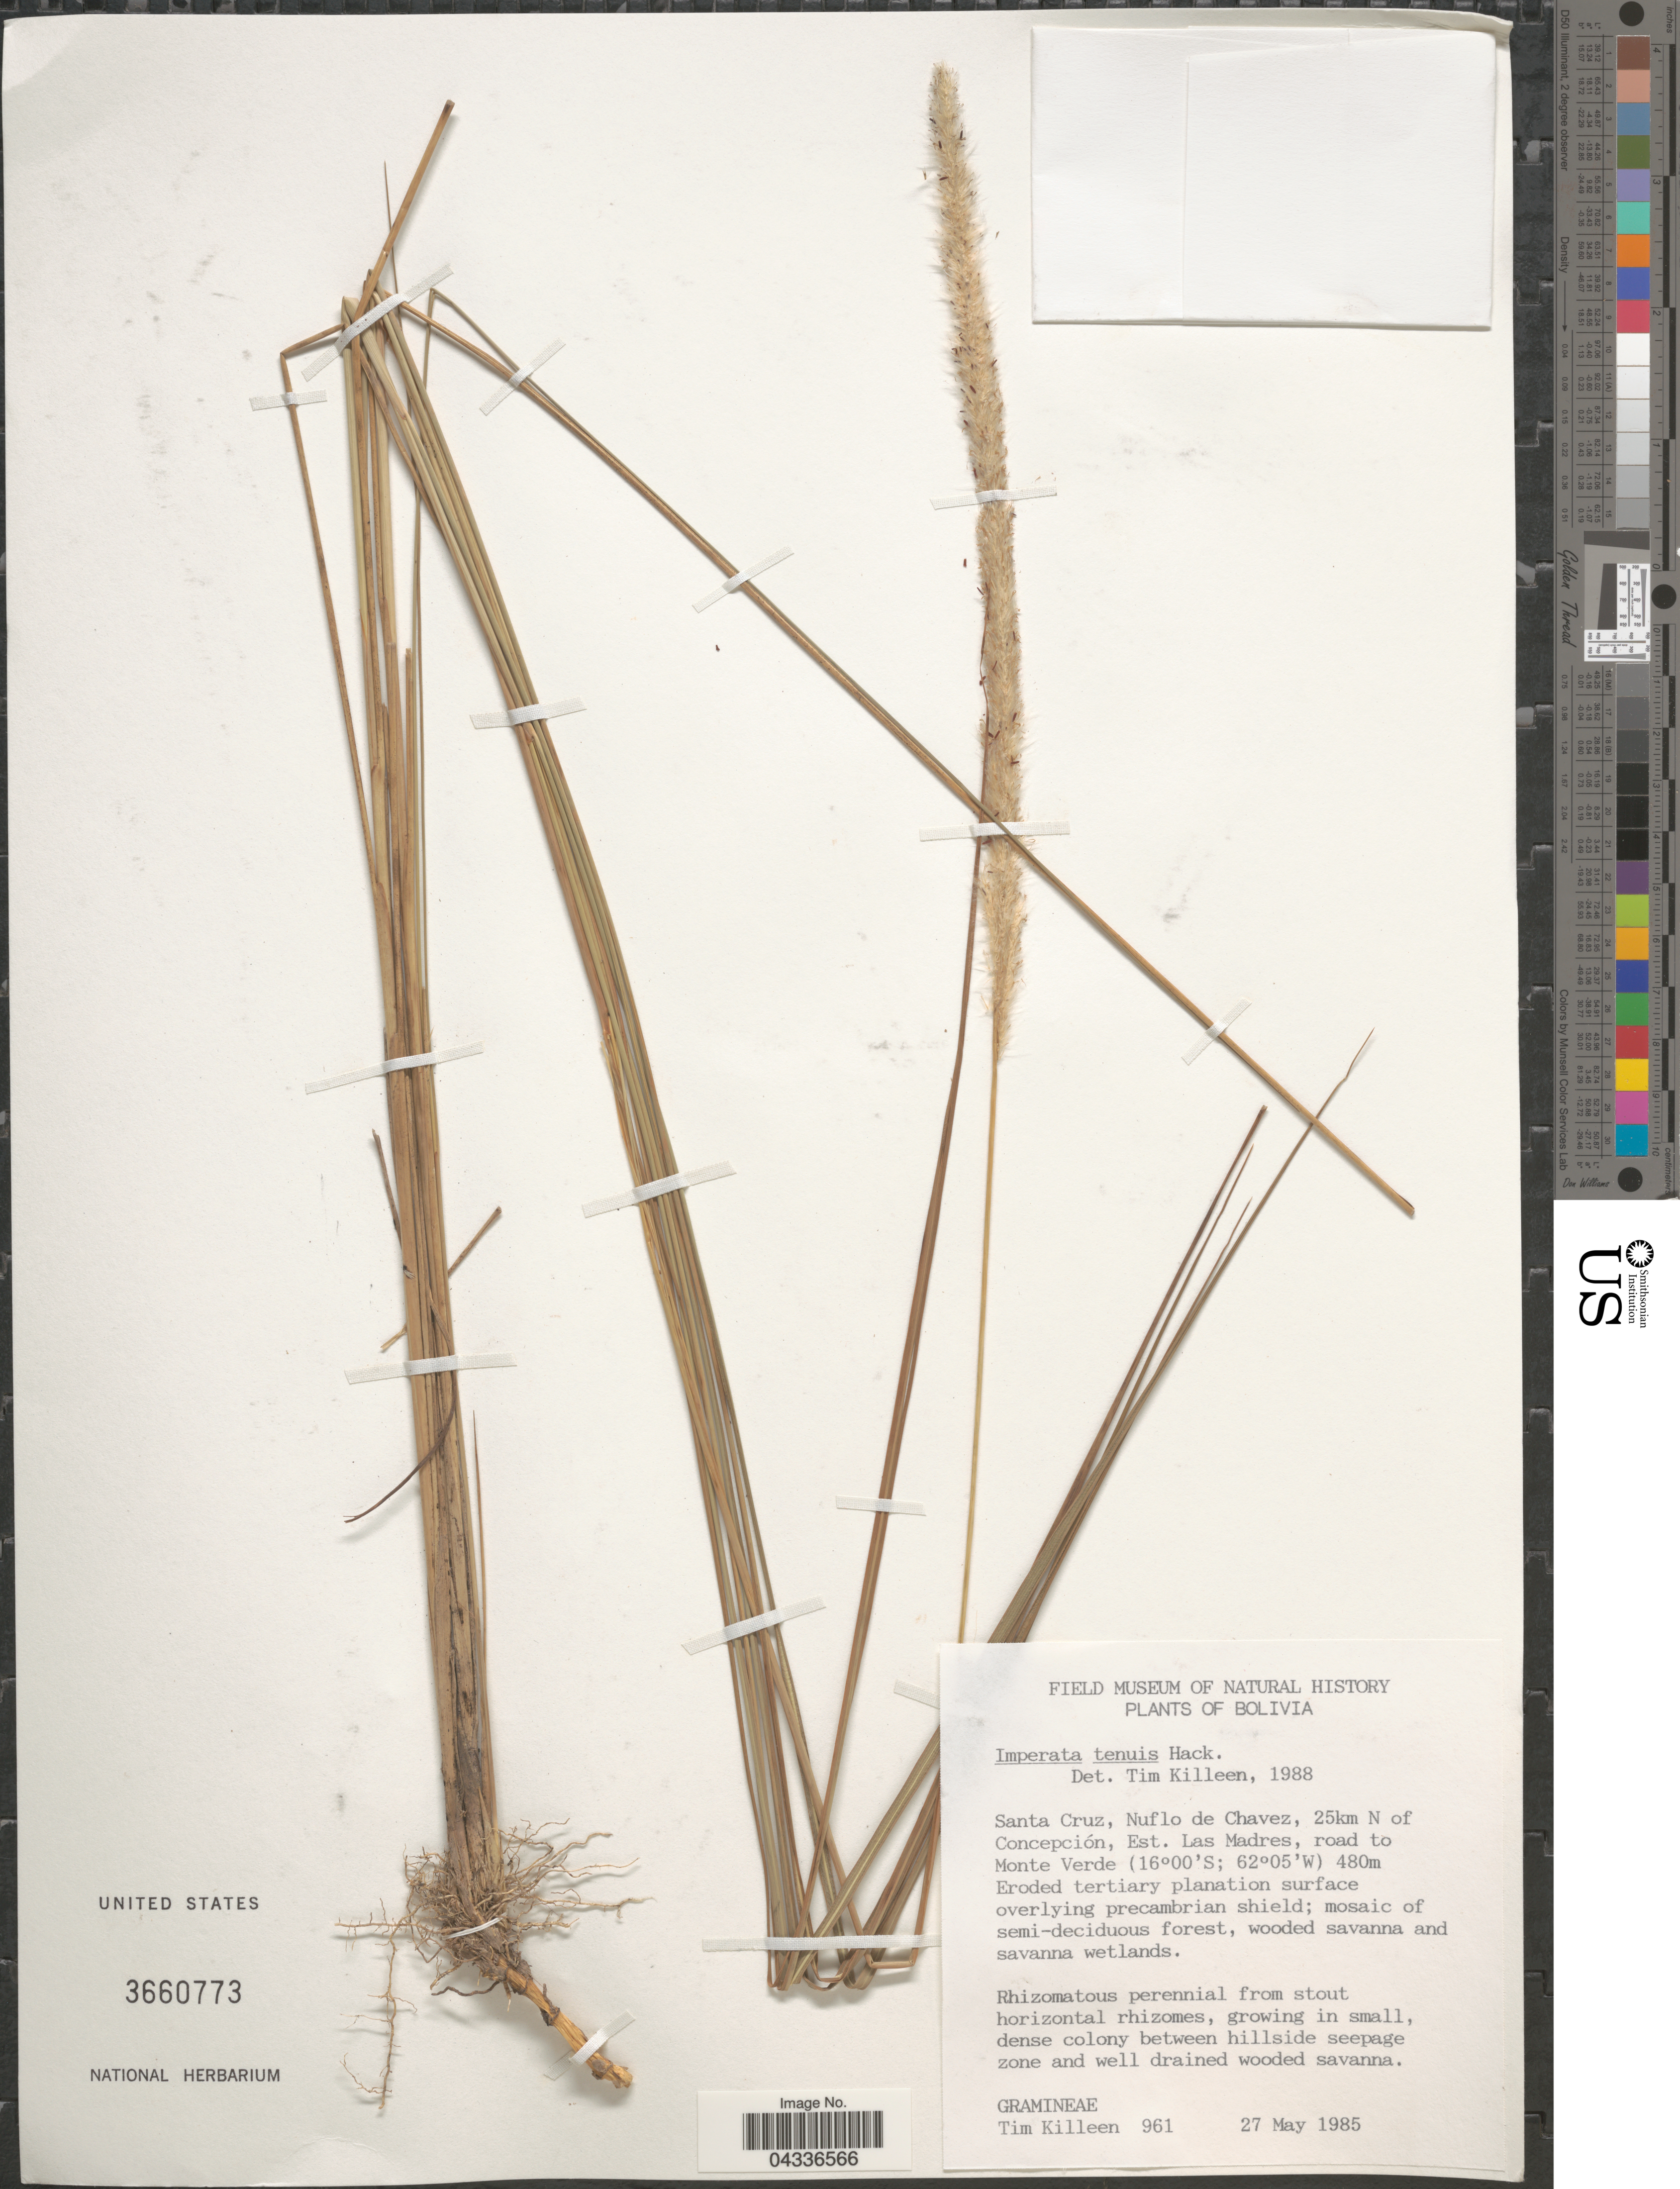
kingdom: Plantae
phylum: Tracheophyta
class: Liliopsida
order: Poales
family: Poaceae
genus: Imperata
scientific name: Imperata tenuis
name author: Hack.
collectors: T. J. Killeen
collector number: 961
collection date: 1985-05-27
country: Bolivia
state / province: Santa Cruz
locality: Nuflo de Chavez, 25km N of Concepción, Est. Las Madres, road to Monte Verde.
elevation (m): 480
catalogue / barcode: US 3660773